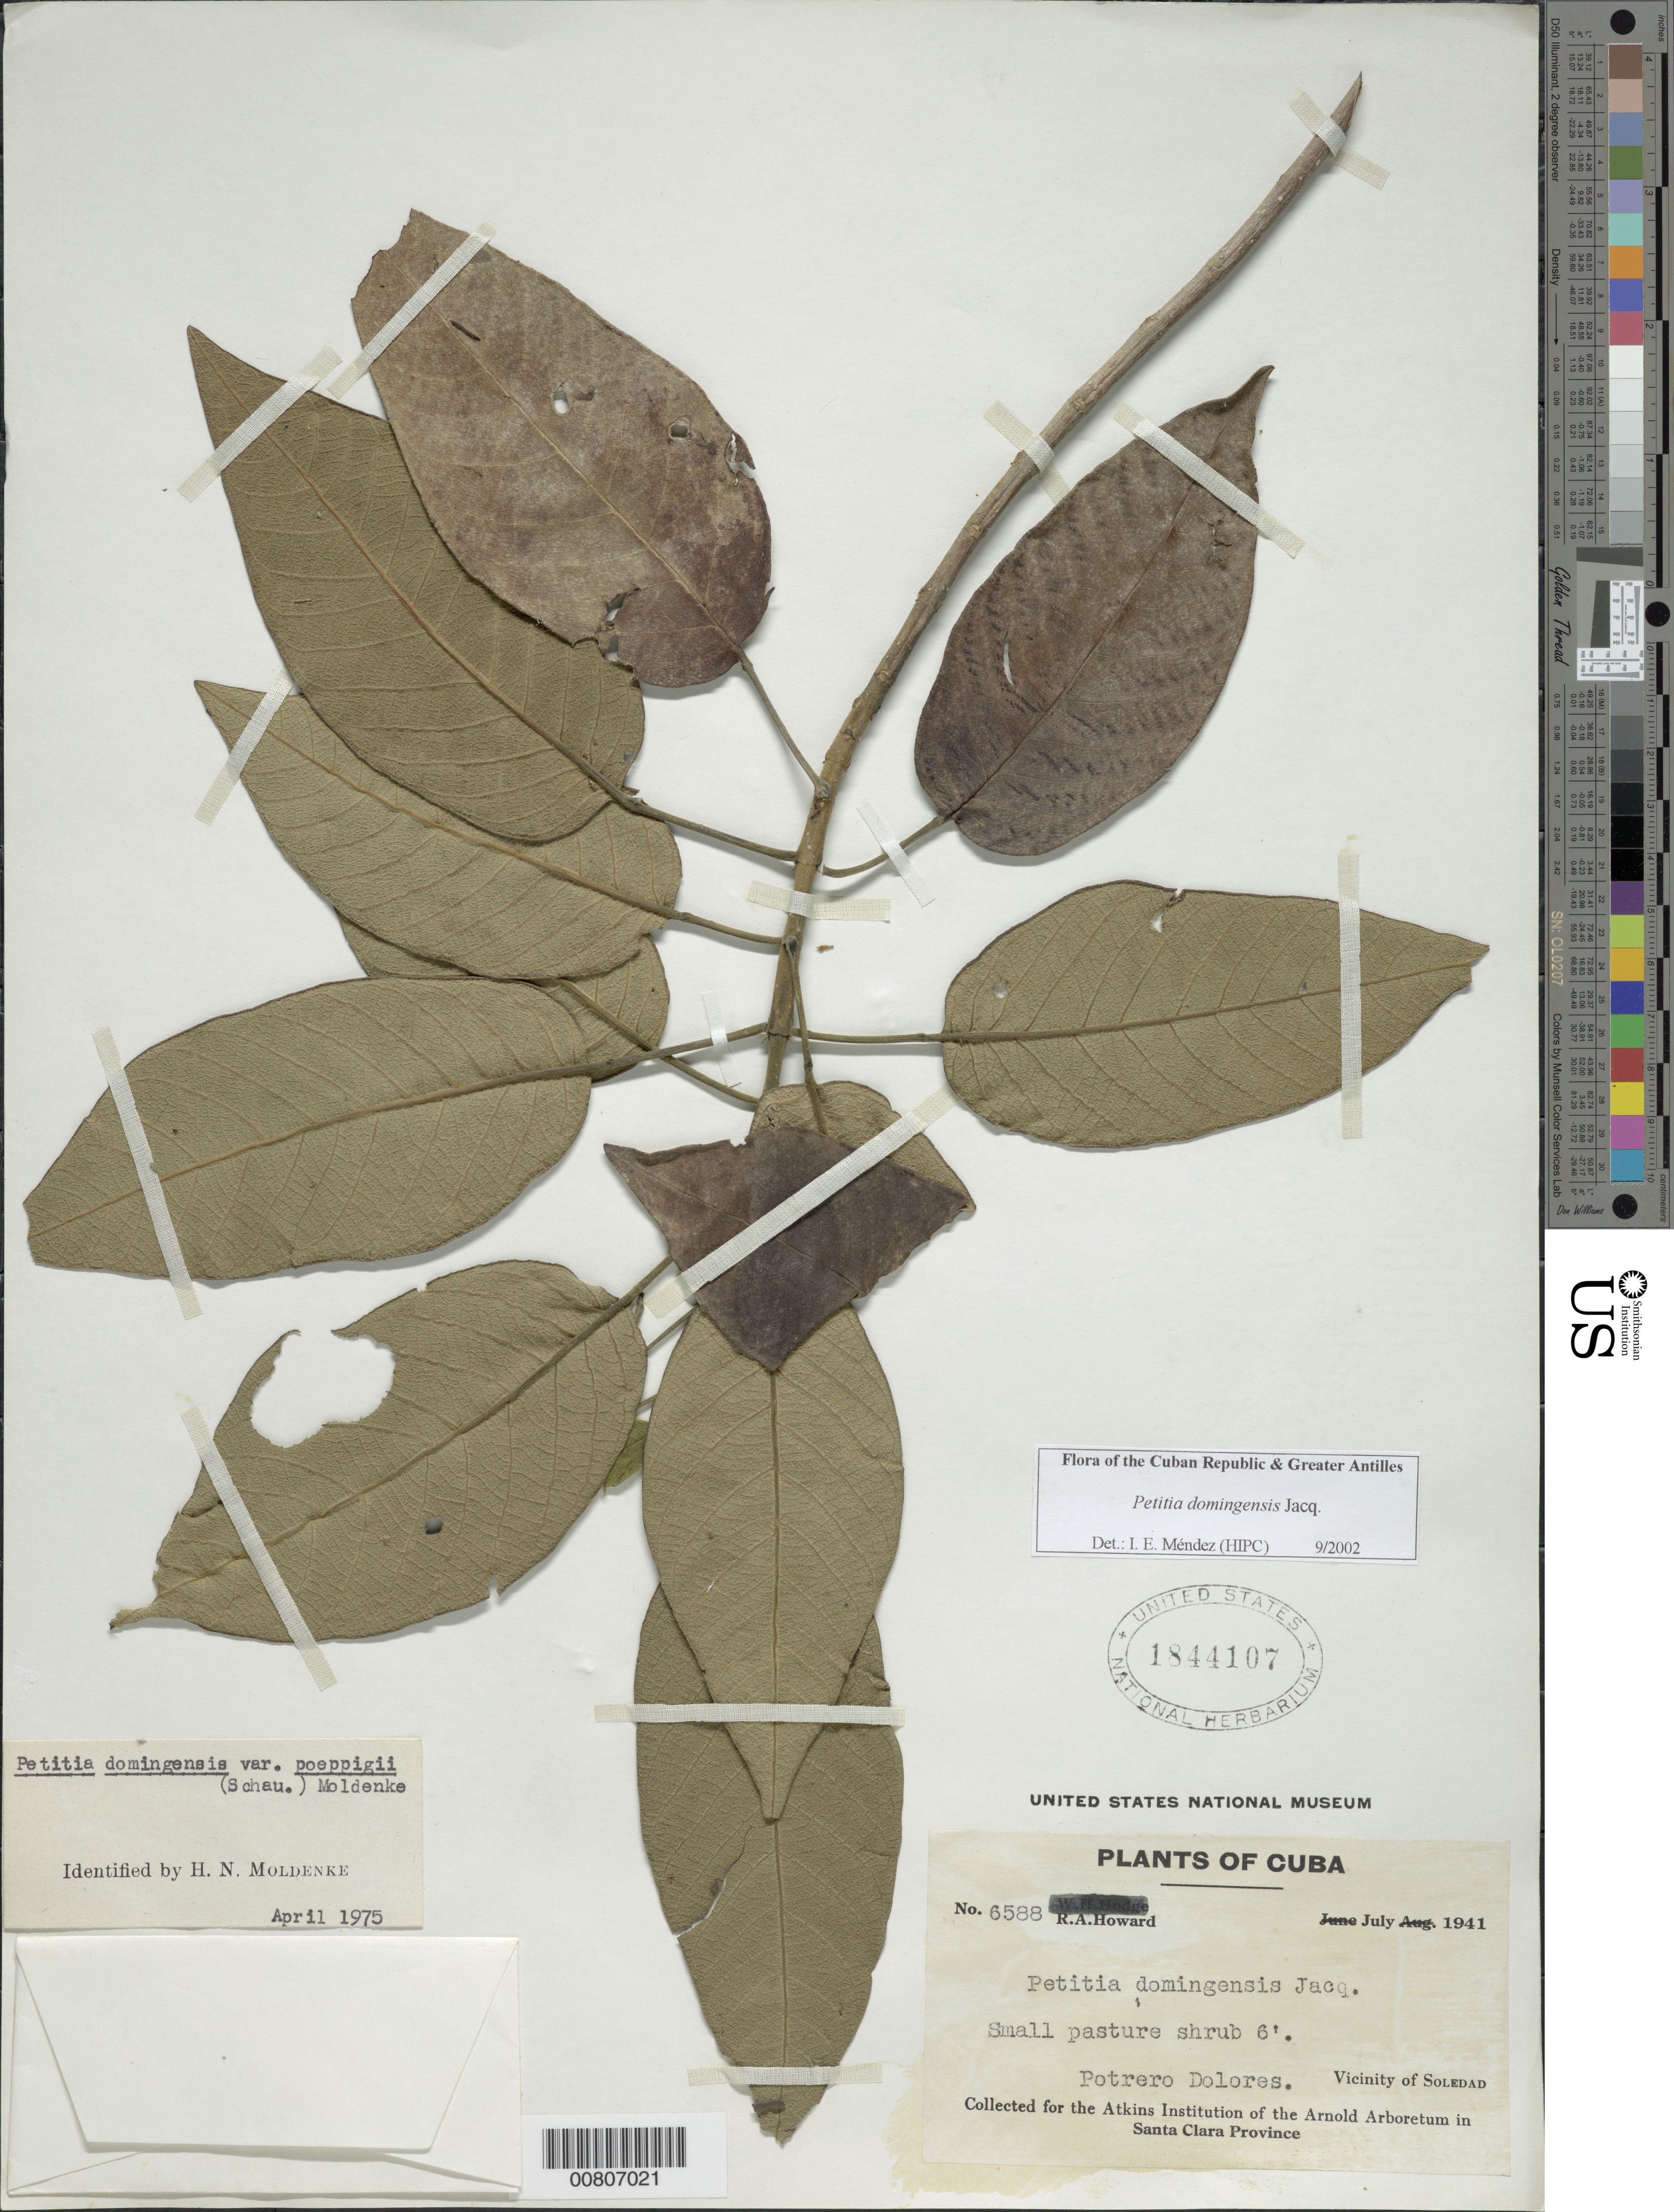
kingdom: Plantae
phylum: Tracheophyta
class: Magnoliopsida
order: Lamiales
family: Lamiaceae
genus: Petitia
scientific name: Petitia domingensis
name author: Jacq.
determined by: Méndez, Isidro E., (HIPC)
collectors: R. A. Howard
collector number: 6588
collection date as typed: Jul 1941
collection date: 1941-07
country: Cuba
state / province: Cienfuegos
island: Cuba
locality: Potreor Dolores, vicinity of Soledad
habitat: Pasture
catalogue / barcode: US 1844107